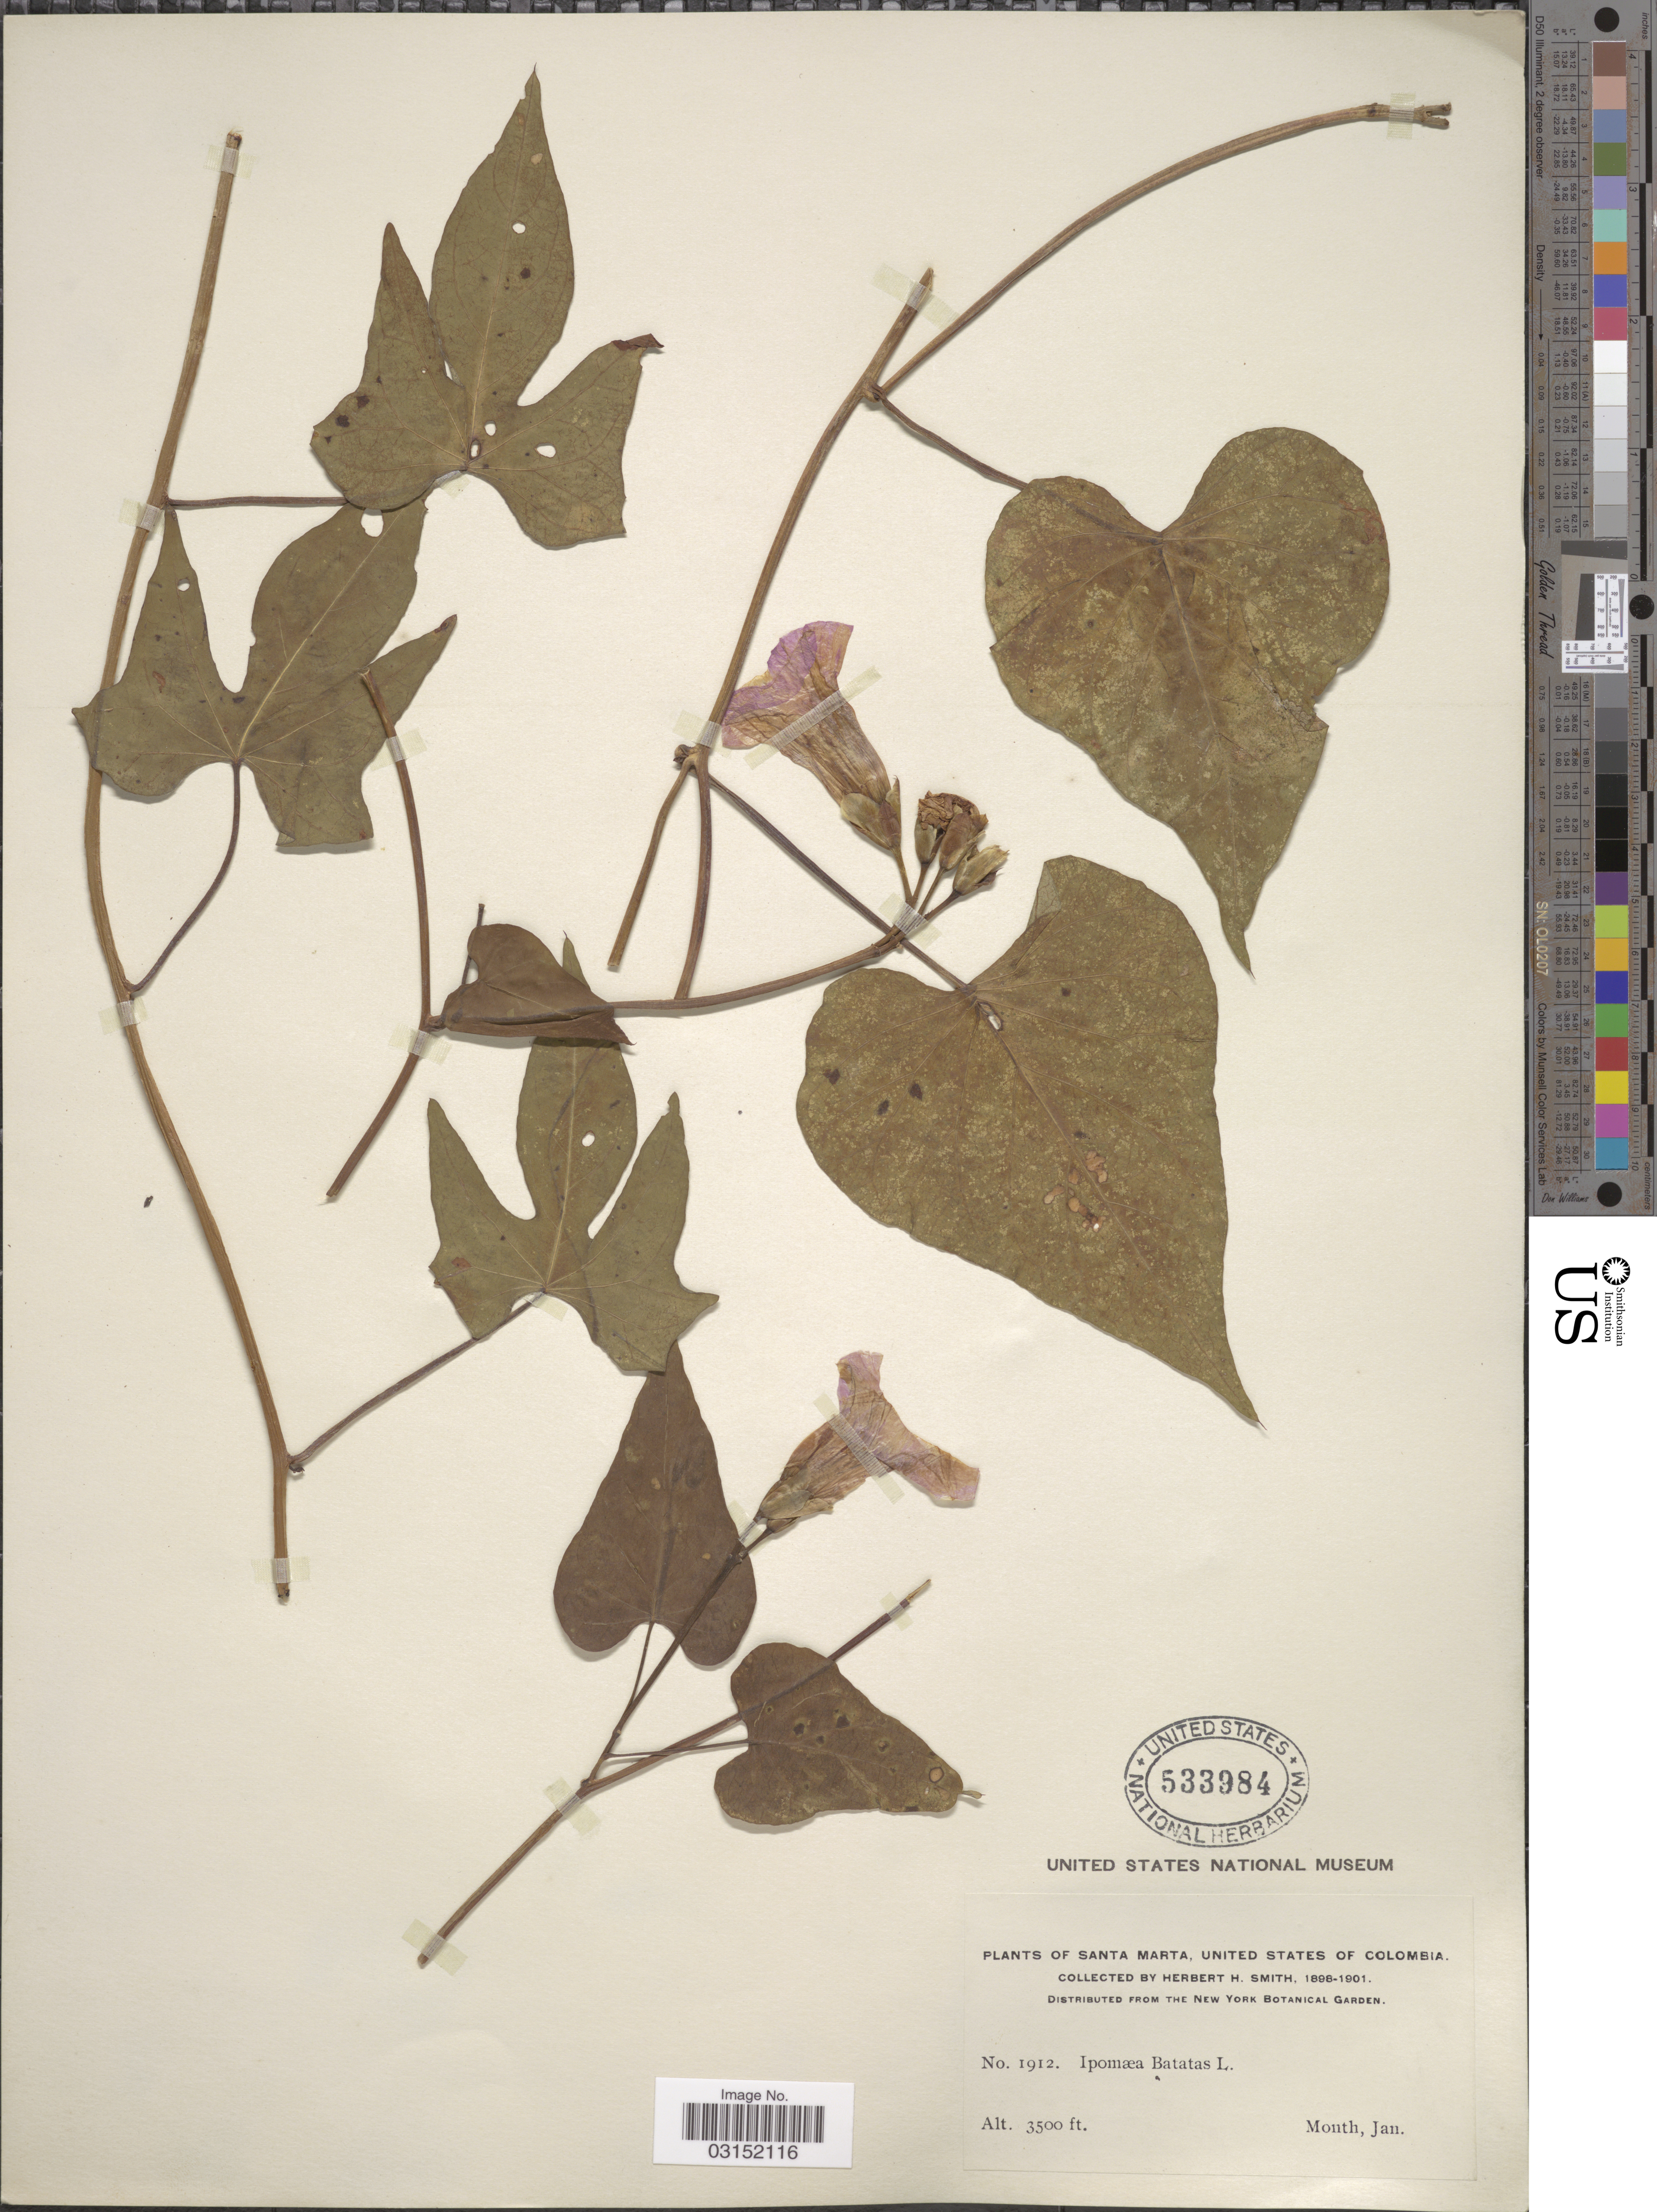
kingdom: Plantae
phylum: Tracheophyta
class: Magnoliopsida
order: Solanales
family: Convolvulaceae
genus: Ipomoea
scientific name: Ipomoea batatas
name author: (L.) Lam.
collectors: Herbert H. Smith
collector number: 1912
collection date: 1898-01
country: Colombia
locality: Santa Marta.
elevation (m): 1067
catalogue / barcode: US 533984